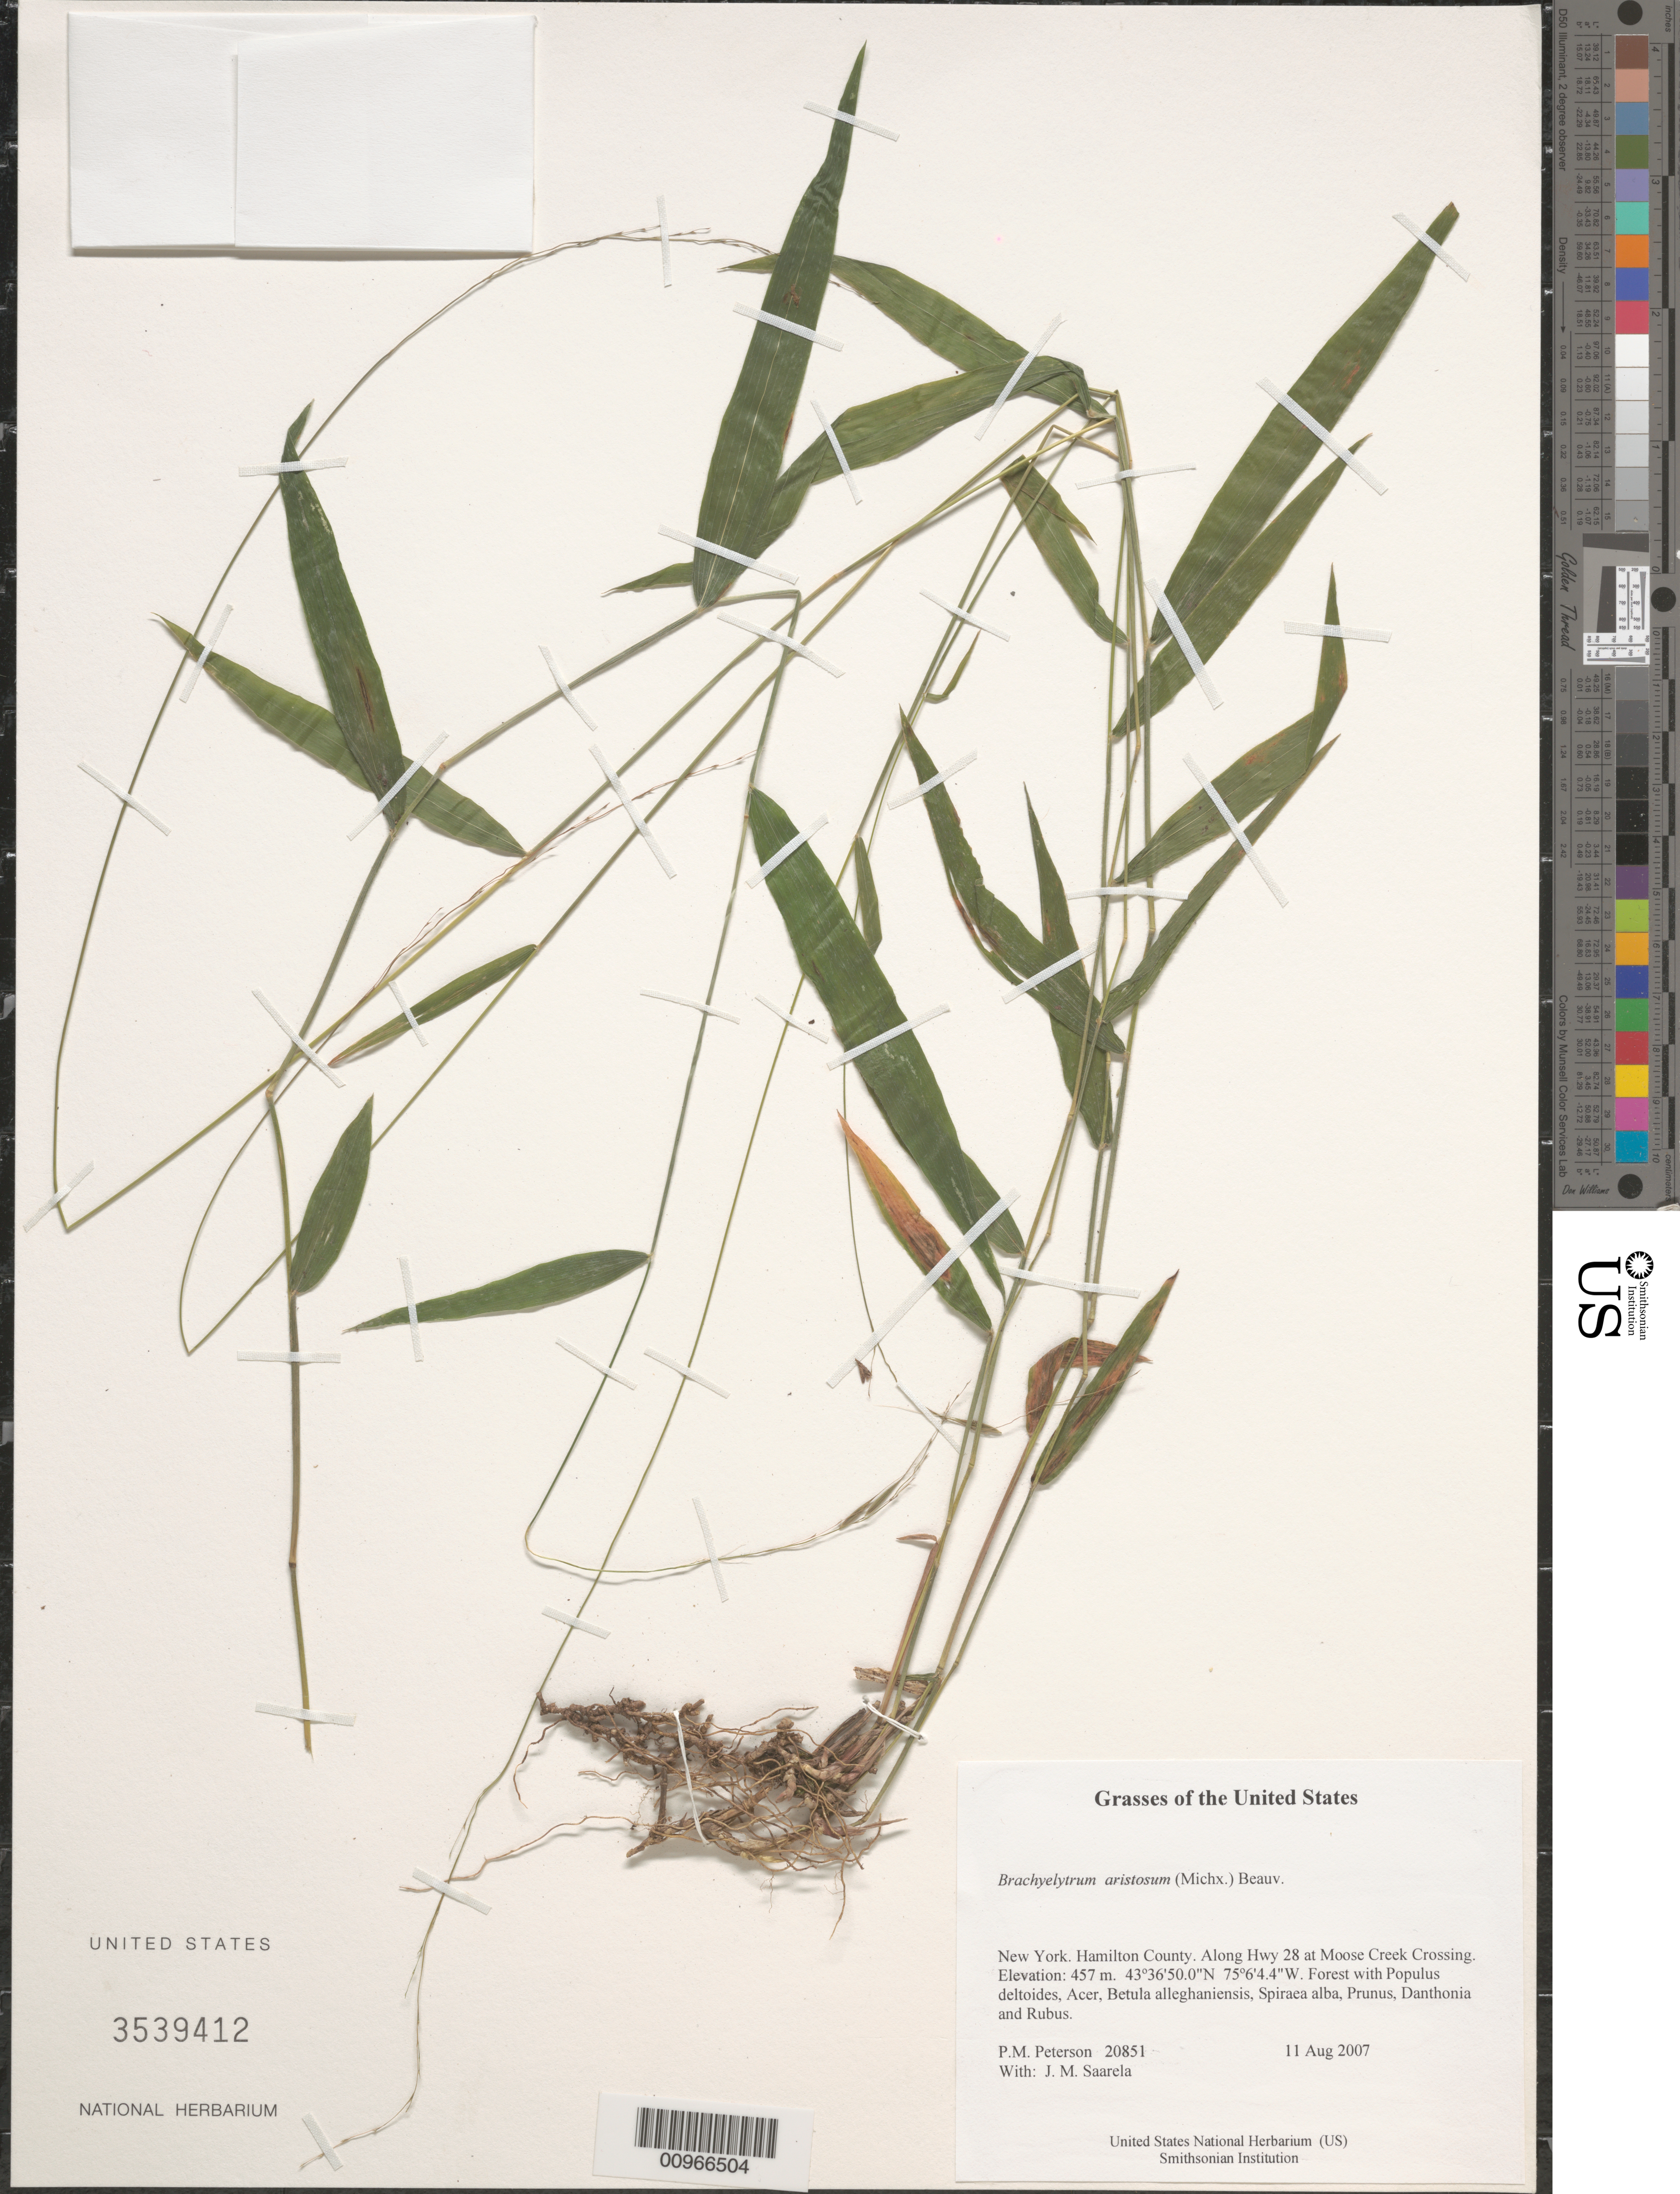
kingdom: Plantae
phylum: Tracheophyta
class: Liliopsida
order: Poales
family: Poaceae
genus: Brachyelytrum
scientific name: Brachyelytrum aristosum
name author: (Michx.) P. Beauv. ex Trel.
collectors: P. M. Peterson & J. Saarela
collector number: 20851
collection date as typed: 11 Aug 2007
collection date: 2007-08-11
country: United States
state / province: New York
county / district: Hamilton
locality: Along Hwy 28 at Moose Creek Crossing.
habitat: Forest with Populus deltoides, Acer, Betula alleghaniensis, Spiraea alba, Prunus, Danthonia and Rubus.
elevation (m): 457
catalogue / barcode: US 3539412